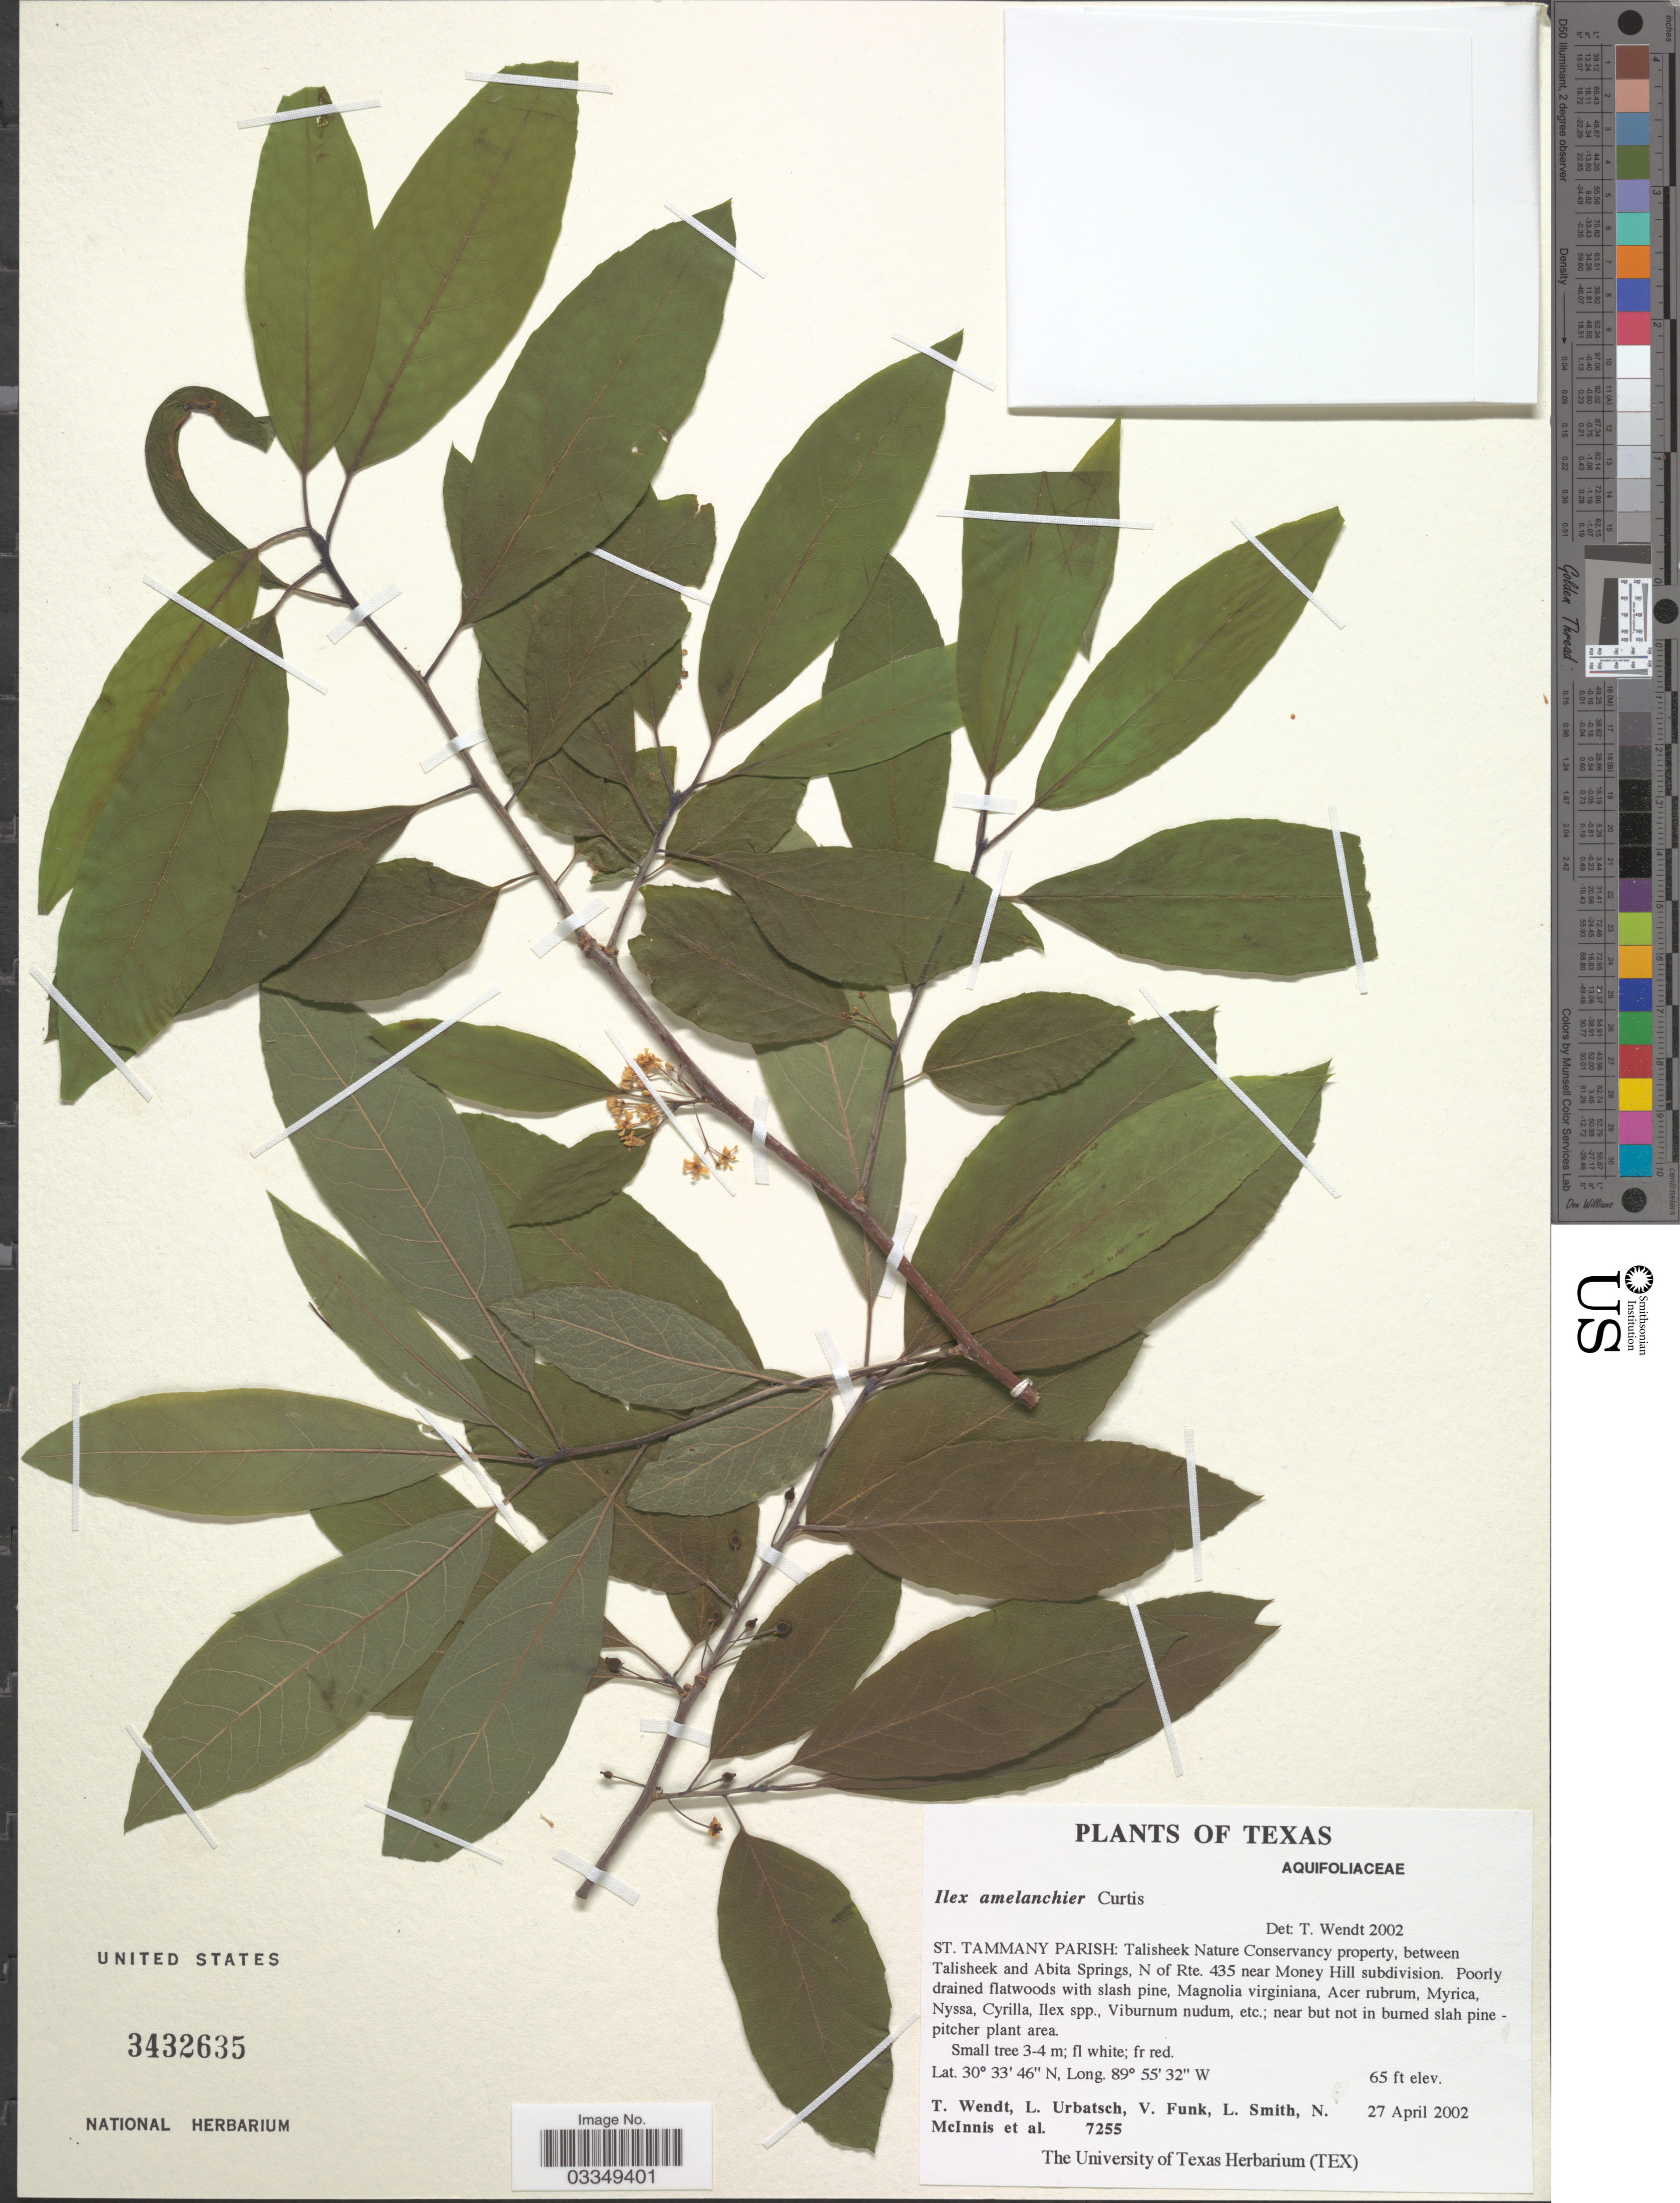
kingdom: Plantae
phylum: Tracheophyta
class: Magnoliopsida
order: Aquifoliales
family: Aquifoliaceae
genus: Ilex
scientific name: Ilex amelanchier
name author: M.A. Curtis ex Chapm.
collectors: T. L. Wendt, L. E. Urbatsch, V. Funk, L. Smith & et al.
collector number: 7255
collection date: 2002-04-27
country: United States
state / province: Texas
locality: St. Tammany Parish: Talisheek Nature Conservancy property, between Talisheek and Abita Springs, N of Rte. 435 near Money Hill subdivision.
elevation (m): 20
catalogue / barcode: US 3432635